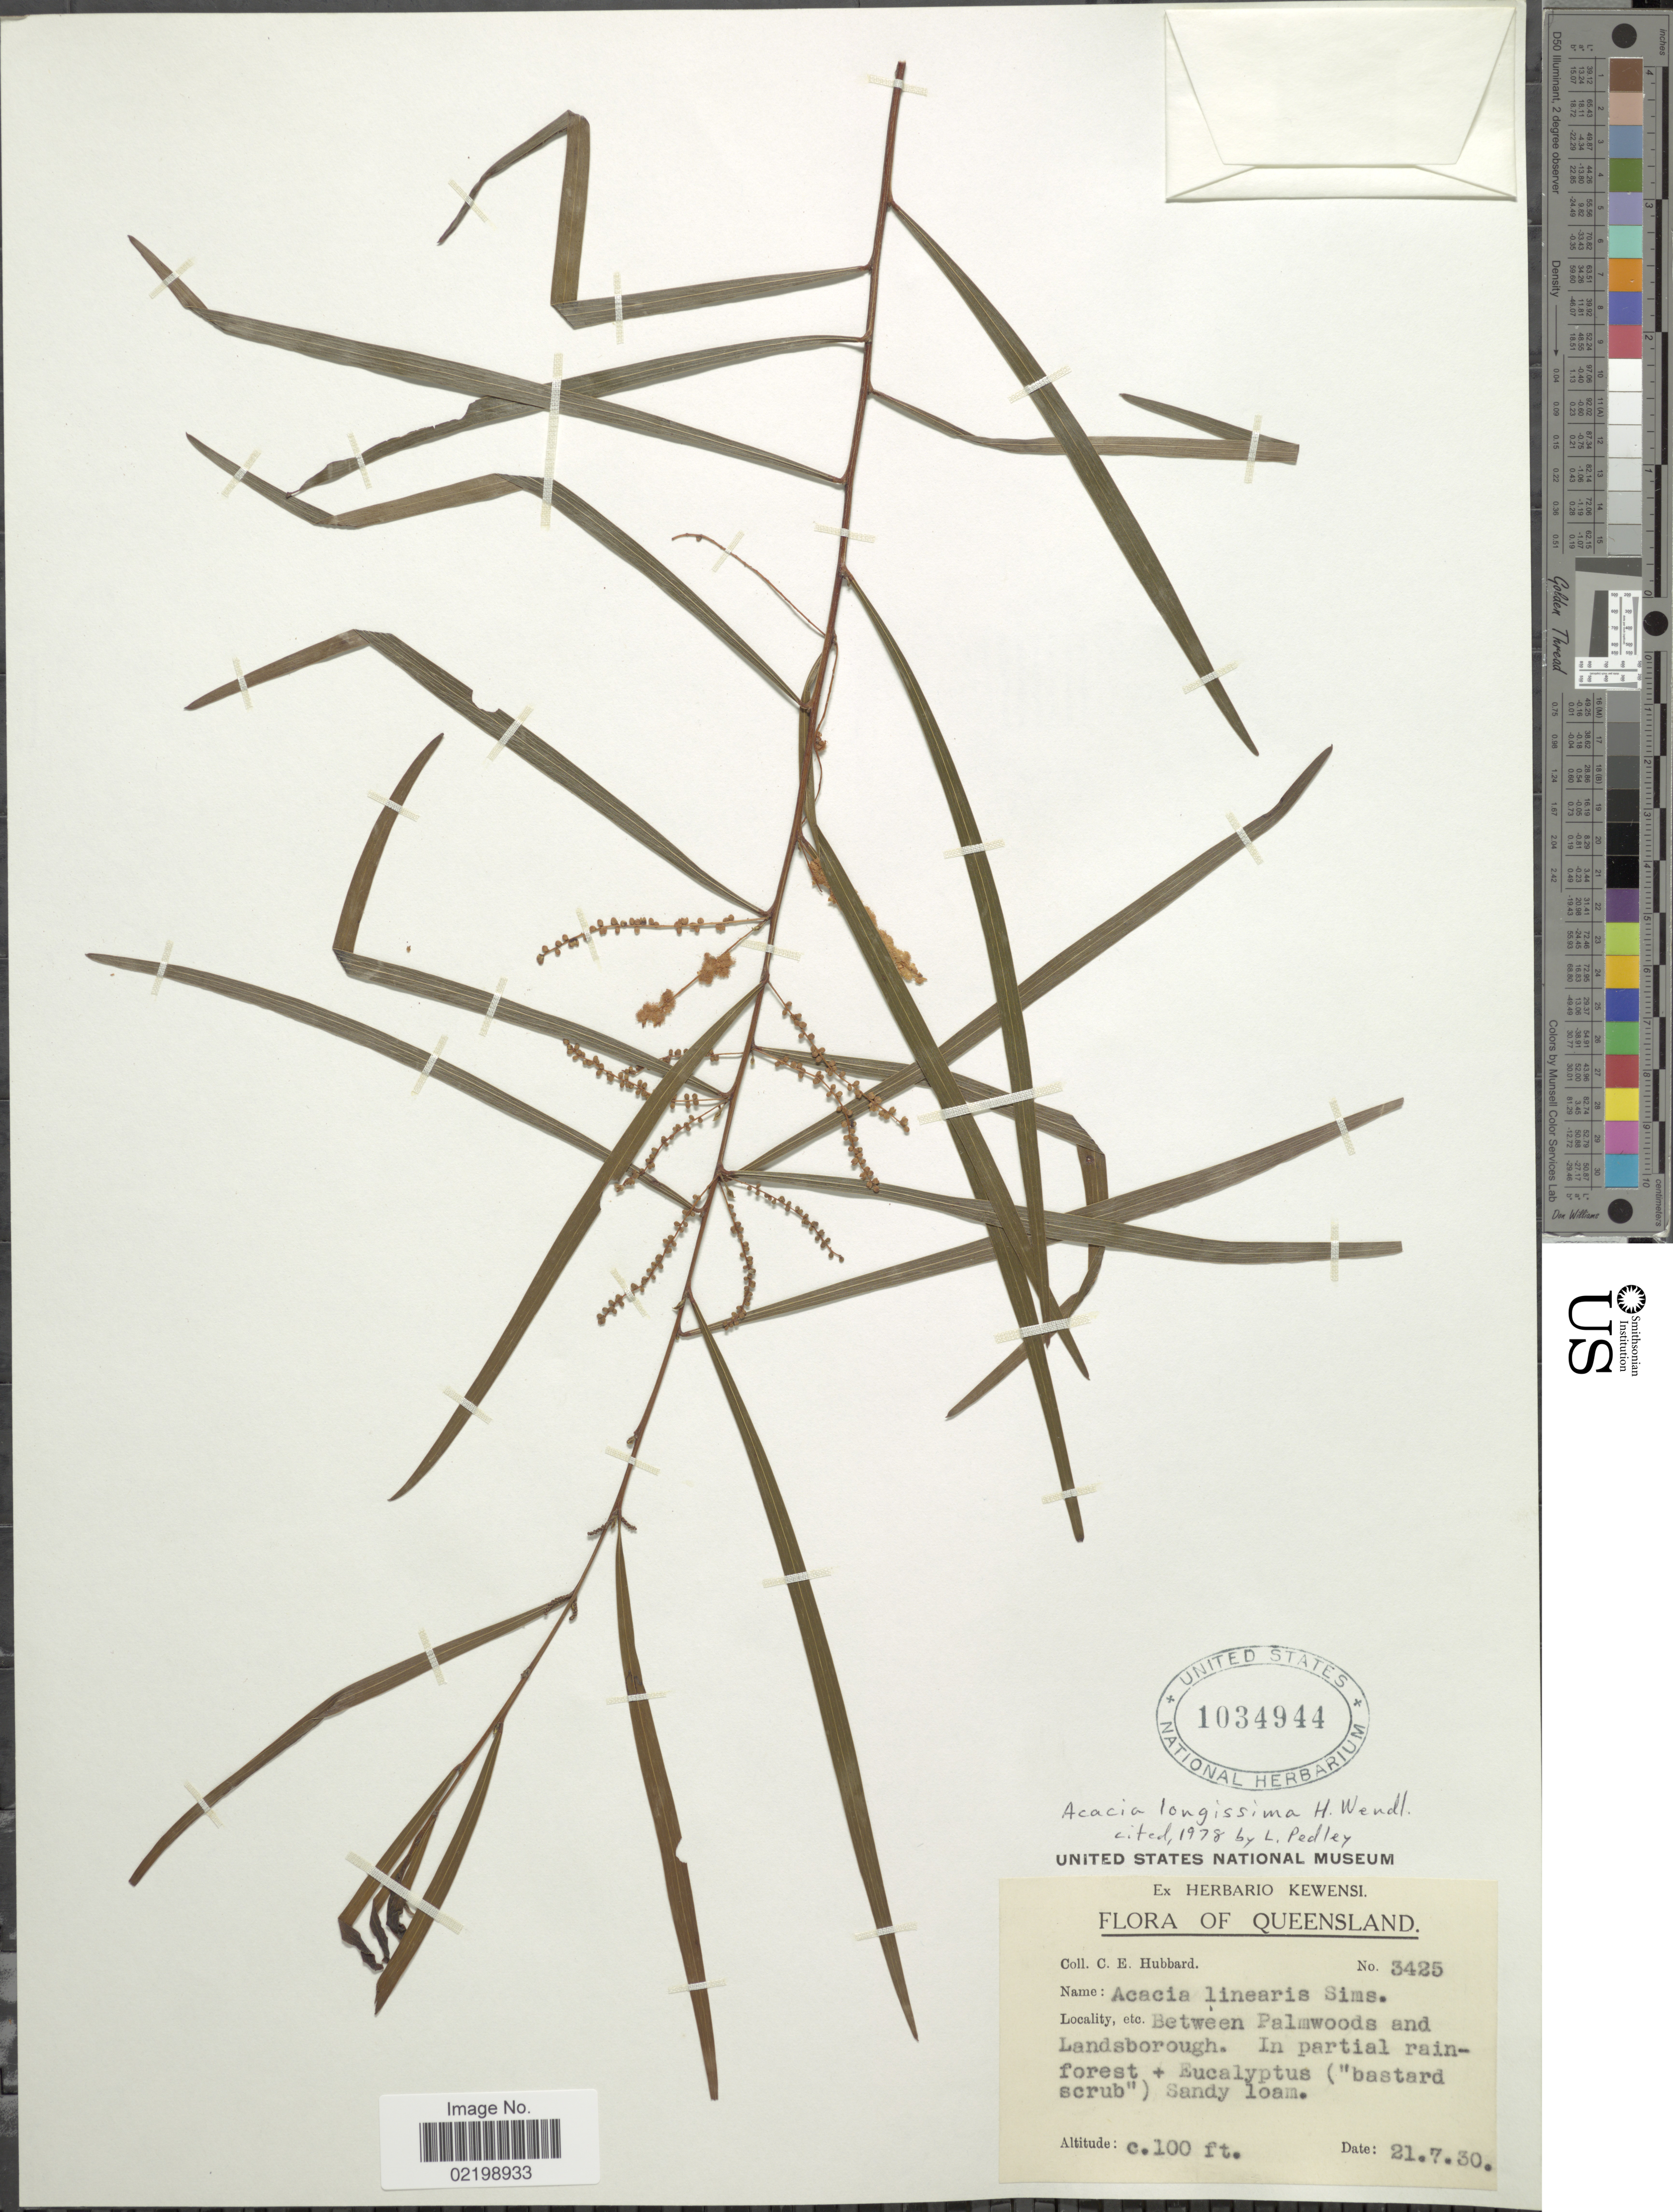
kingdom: Plantae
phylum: Tracheophyta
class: Magnoliopsida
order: Fabales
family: Fabaceae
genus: Acacia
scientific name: Acacia longissima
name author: H.L. Wendl.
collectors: C. E. Hubbard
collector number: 3425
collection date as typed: Transcribed d/m/y: 21/7/30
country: Australia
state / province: Queensland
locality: Bteween Palmwoods and Landborougg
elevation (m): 30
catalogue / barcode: US 1034944